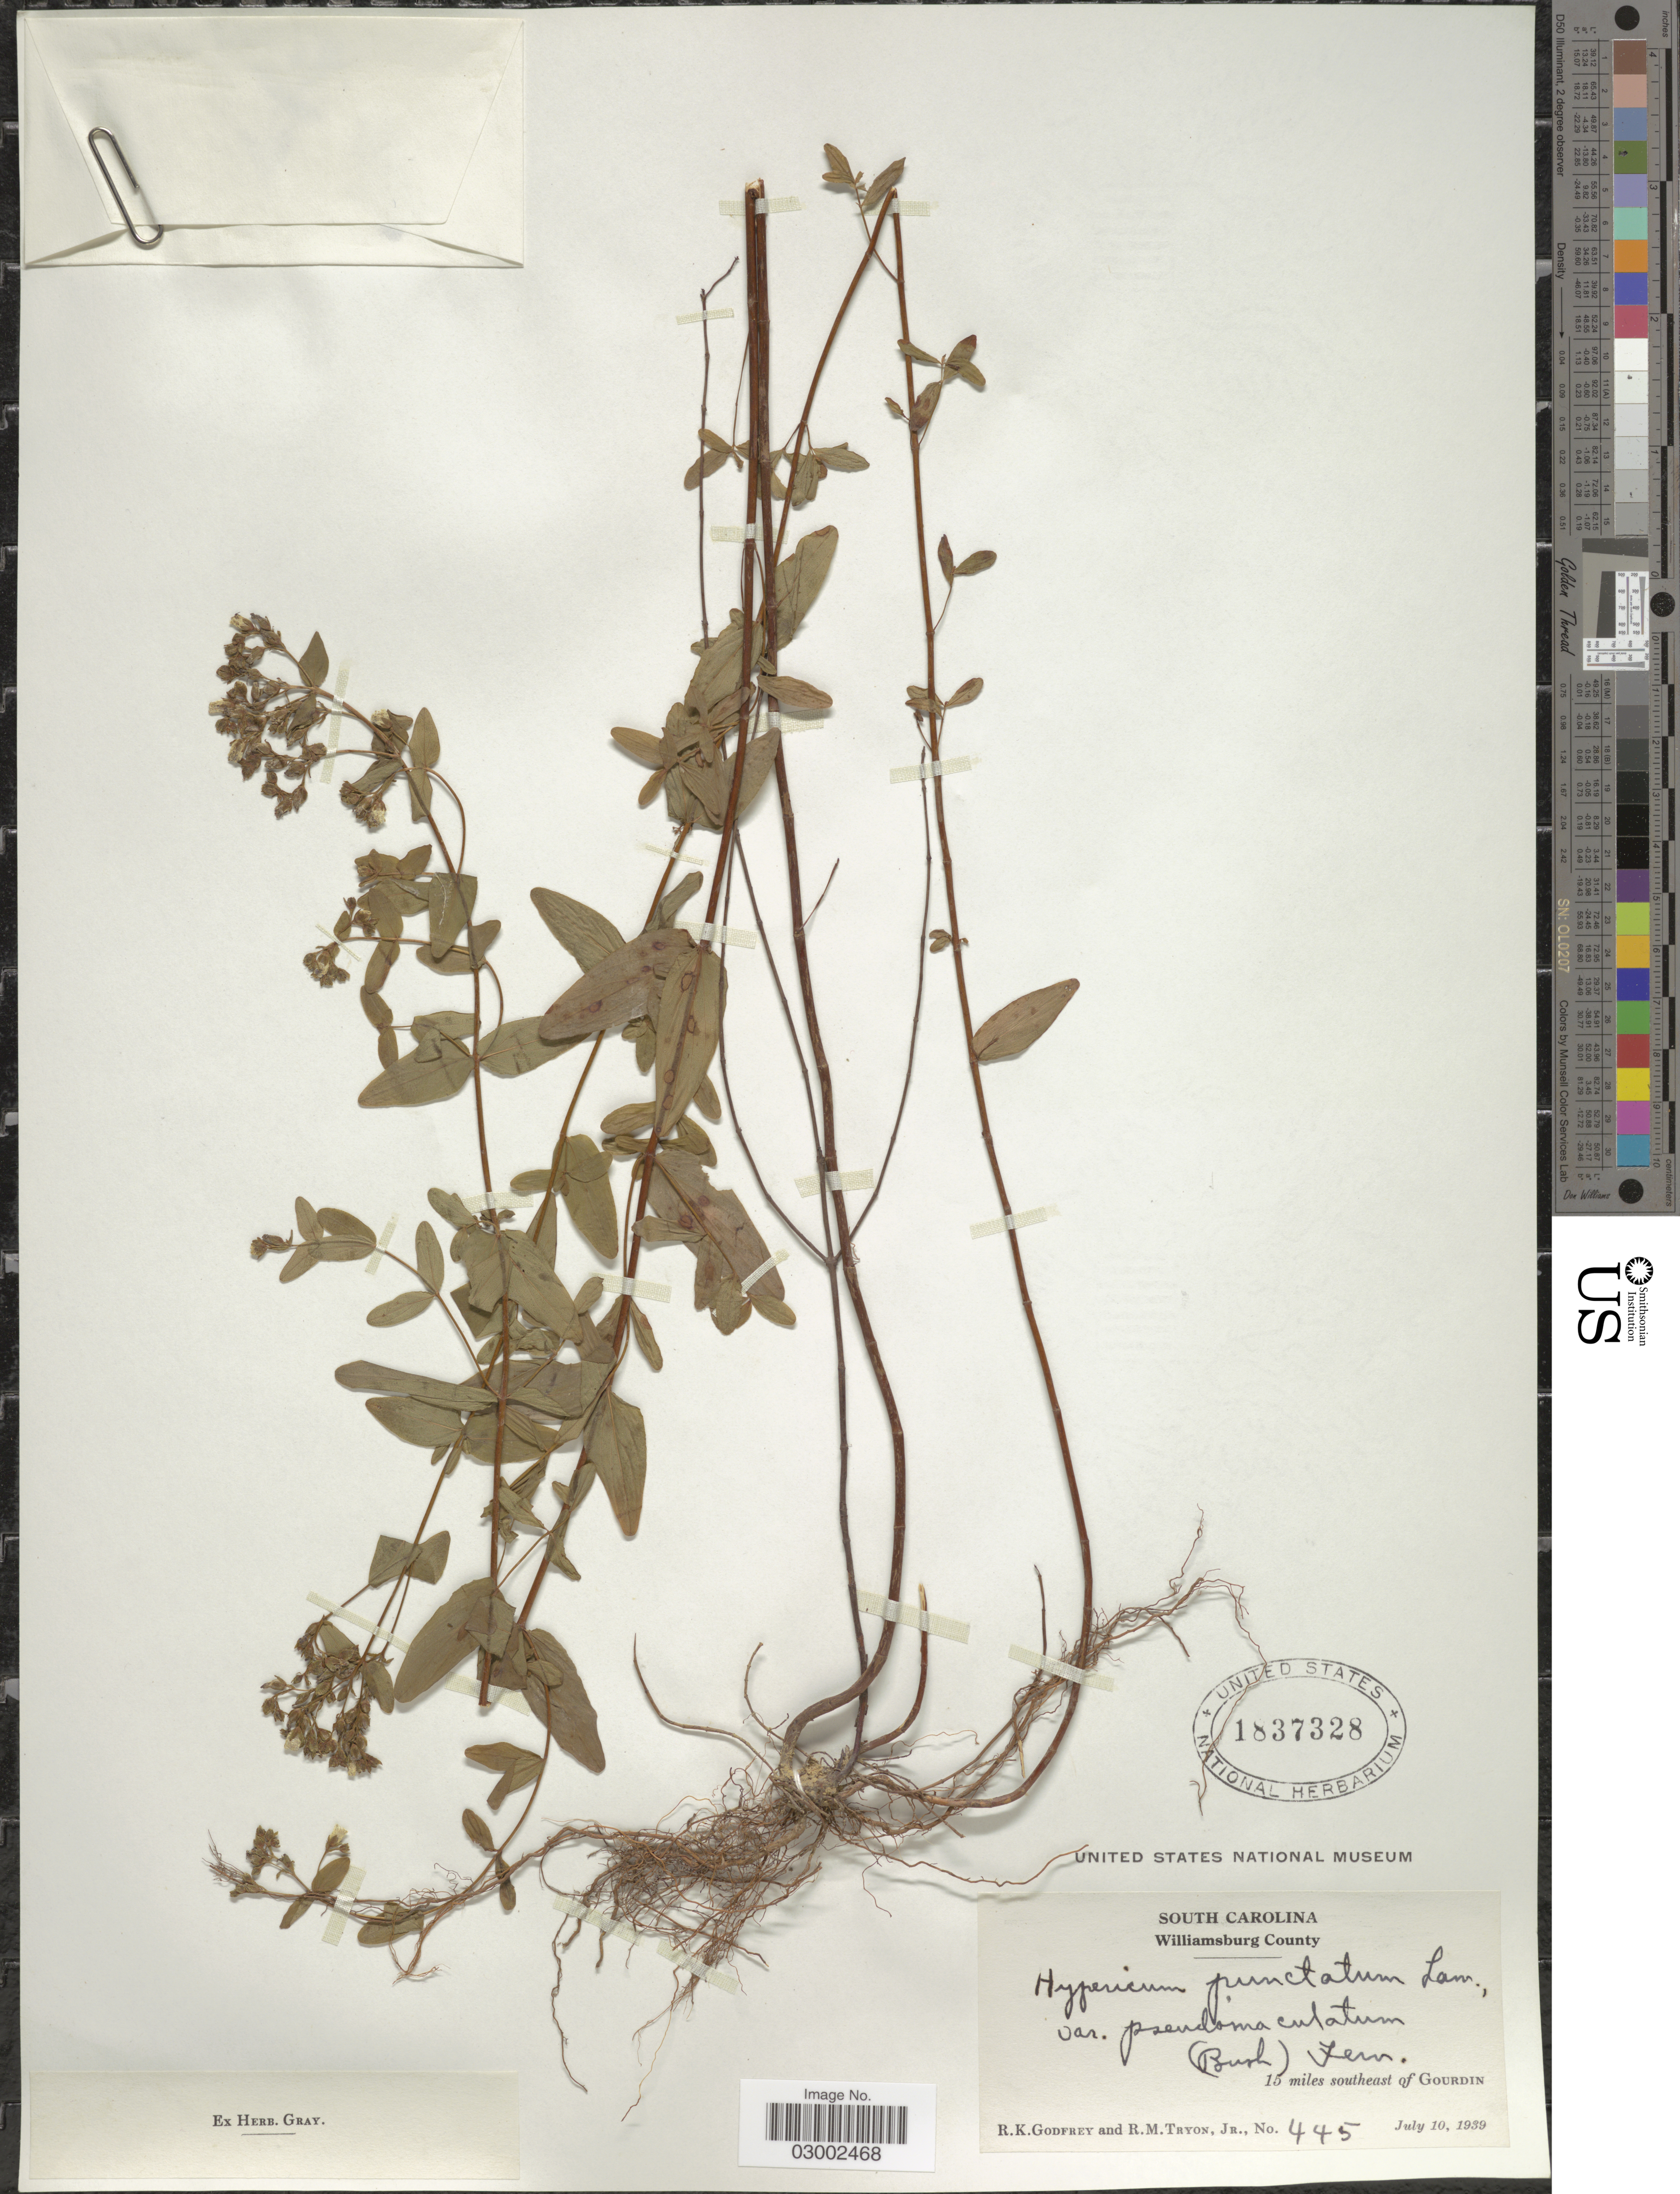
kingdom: Plantae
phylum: Tracheophyta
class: Magnoliopsida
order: Malpighiales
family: Hypericaceae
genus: Hypericum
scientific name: Hypericum punctatum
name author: Lam.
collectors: R. K. Godfrey & R. Tryon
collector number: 445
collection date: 1939-07-10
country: United States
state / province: South Carolina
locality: Williamsburg County. 15 miles southeast of Gourdin.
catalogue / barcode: US 1837328